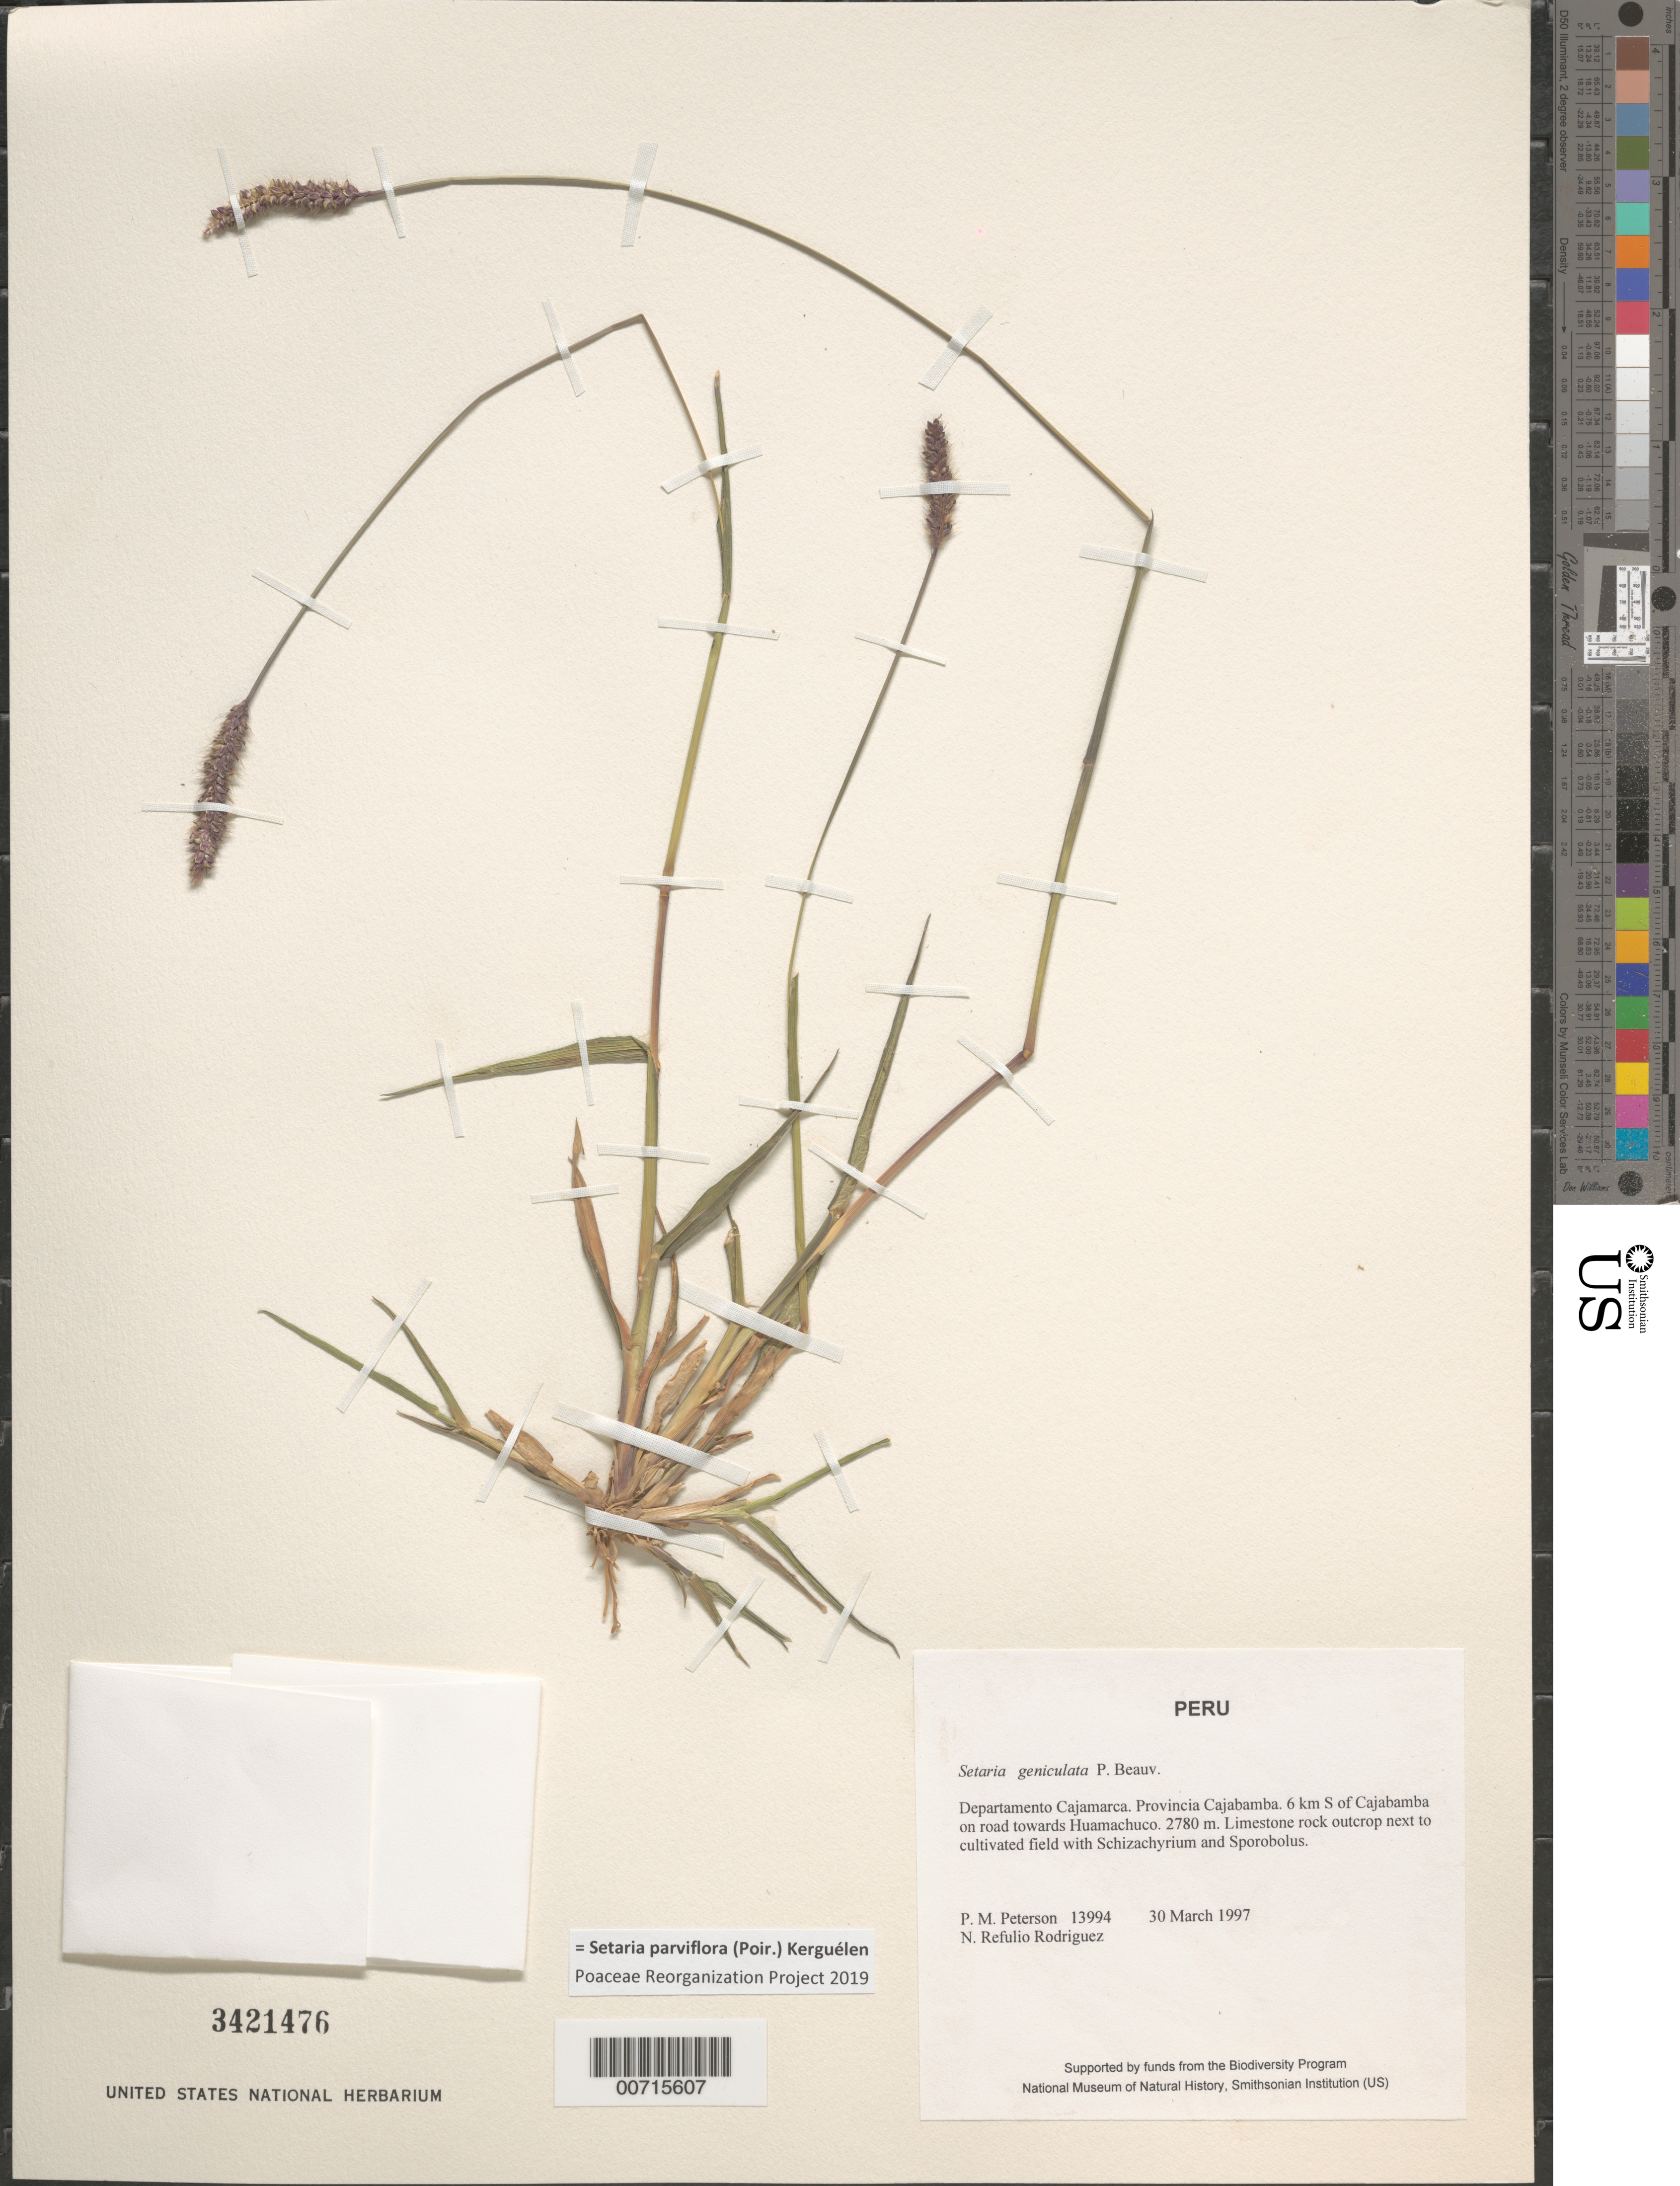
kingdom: Plantae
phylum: Tracheophyta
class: Liliopsida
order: Poales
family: Poaceae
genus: Setaria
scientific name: Setaria parviflora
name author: (Poir.) Kerguélen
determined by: Poaceae Reorganization Project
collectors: P. M. Peterson & N. Refulio-Rodríguez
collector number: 13994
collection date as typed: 30 Mar 1997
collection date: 1997-03-30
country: Peru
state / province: Cajamarca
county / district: Cajabamba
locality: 6 km S of Cajabamba on road towards Huamachuco.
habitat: Limestone rock outcrop next to cultivated field with Schizachyrium and Sporobolus.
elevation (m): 2780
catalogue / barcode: US 3421476